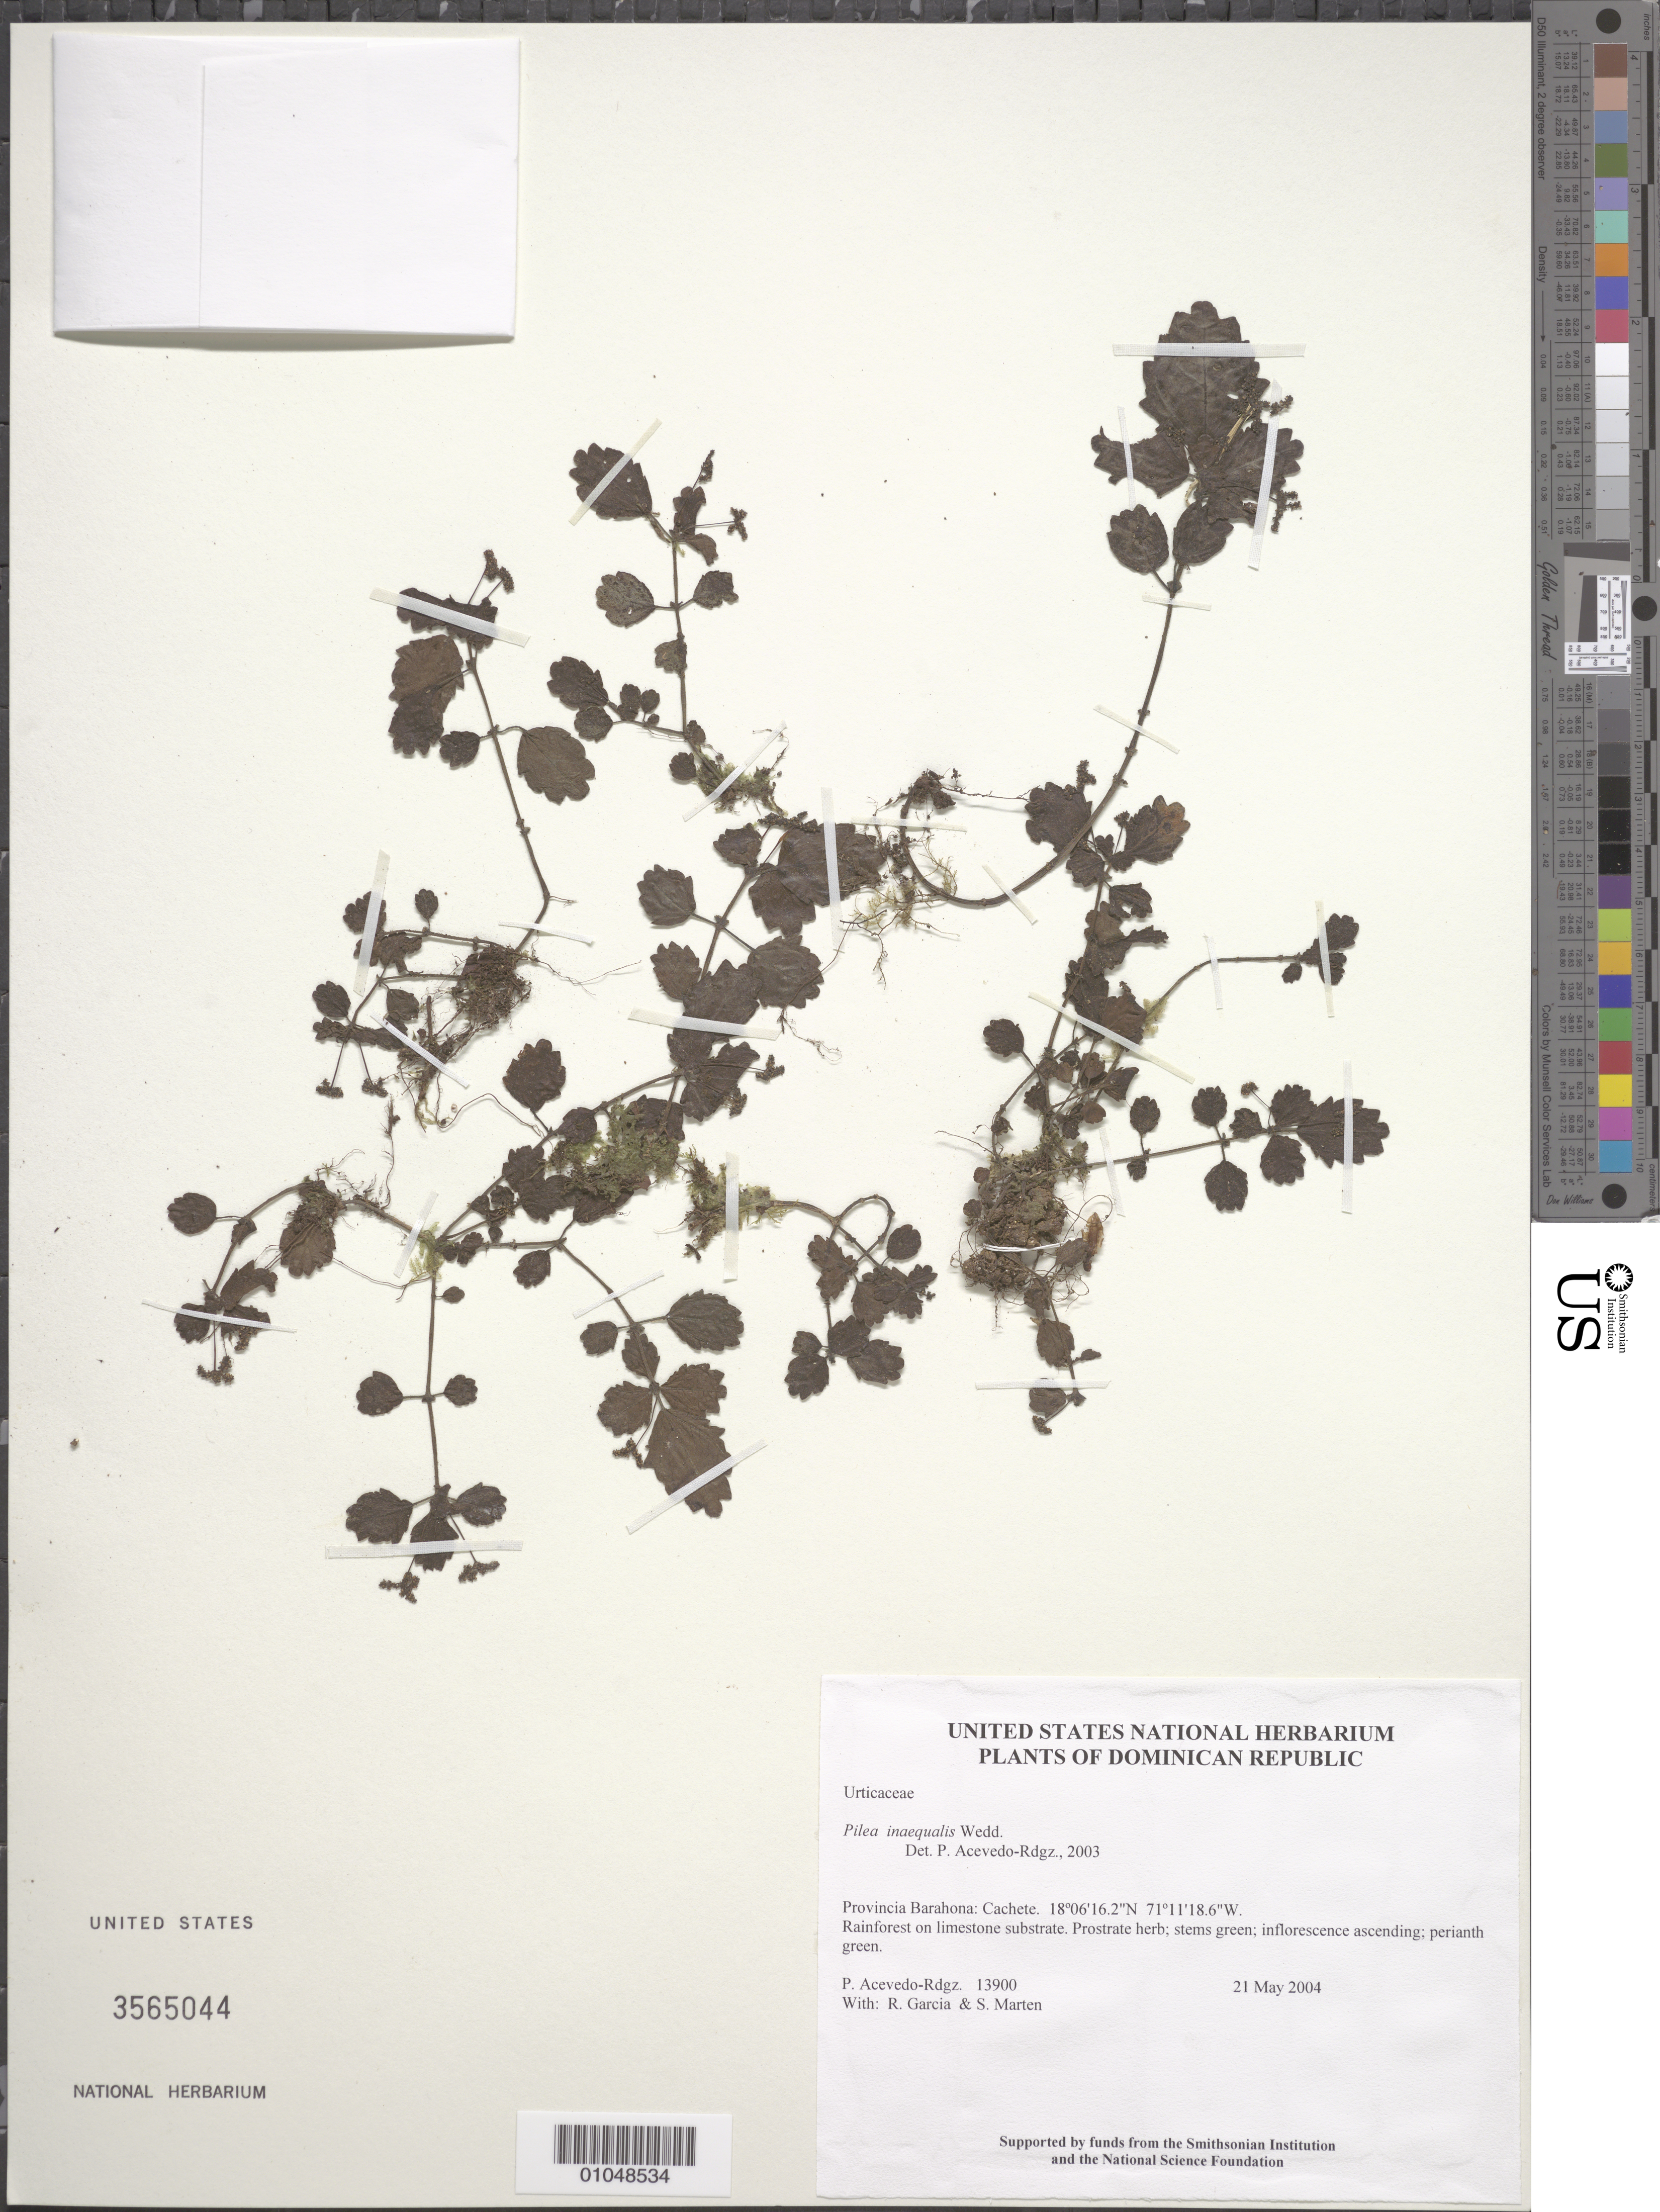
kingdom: Plantae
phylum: Tracheophyta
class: Magnoliopsida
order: Rosales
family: Urticaceae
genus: Pilea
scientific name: Pilea inaequalis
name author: (Juss. ex Poir.) Wedd.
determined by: Acevedo-Rodríguez, P., (BOT), Smithsonian Institution - National Museum of Natural History (UNITED STATES)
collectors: P. Acevedo-Rodr., R. G. García & S. Marten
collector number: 13900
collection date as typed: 21 May 2004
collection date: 2004-05-21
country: Dominican Republic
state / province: Barahona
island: Hispaniola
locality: Cachete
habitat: Rainforest on limestone substrate.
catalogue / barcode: US 3565044